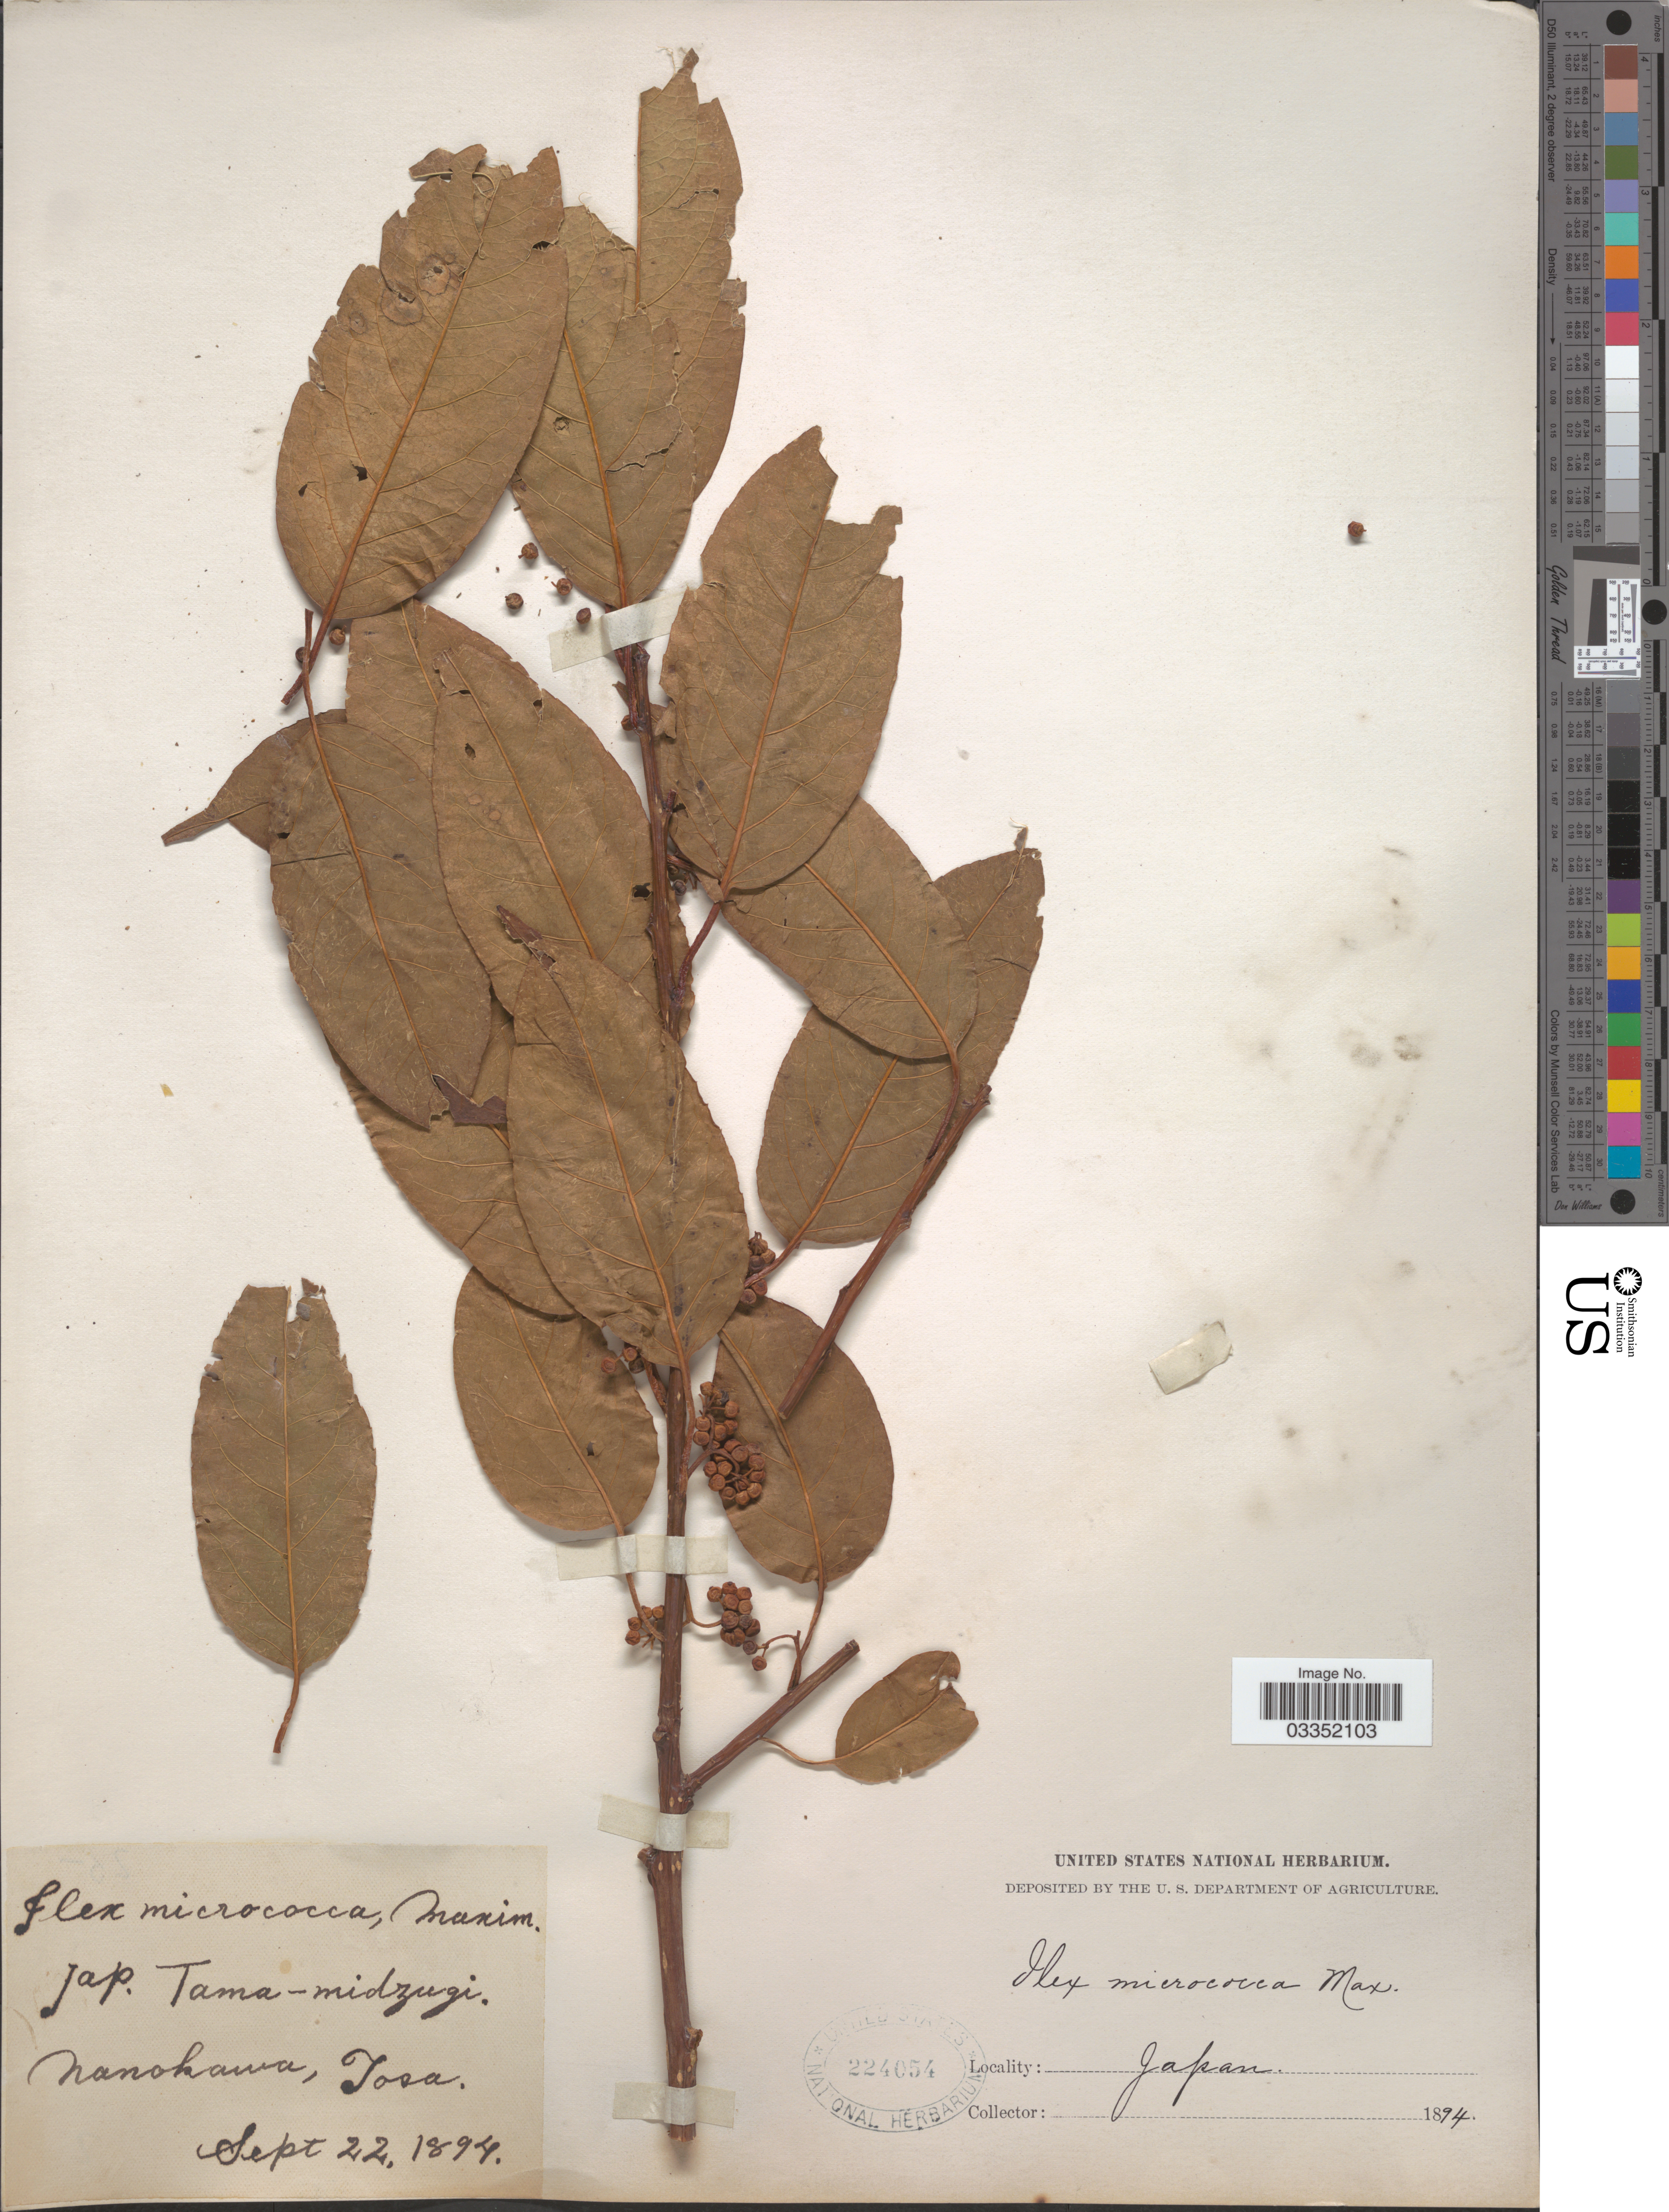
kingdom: Plantae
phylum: Tracheophyta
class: Magnoliopsida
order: Aquifoliales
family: Aquifoliaceae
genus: Ilex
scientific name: Ilex micrococca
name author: Maxim.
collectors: ex herb. United States National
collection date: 1894-09-22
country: Japan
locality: Nanokawa, Tosa.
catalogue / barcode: US 224054